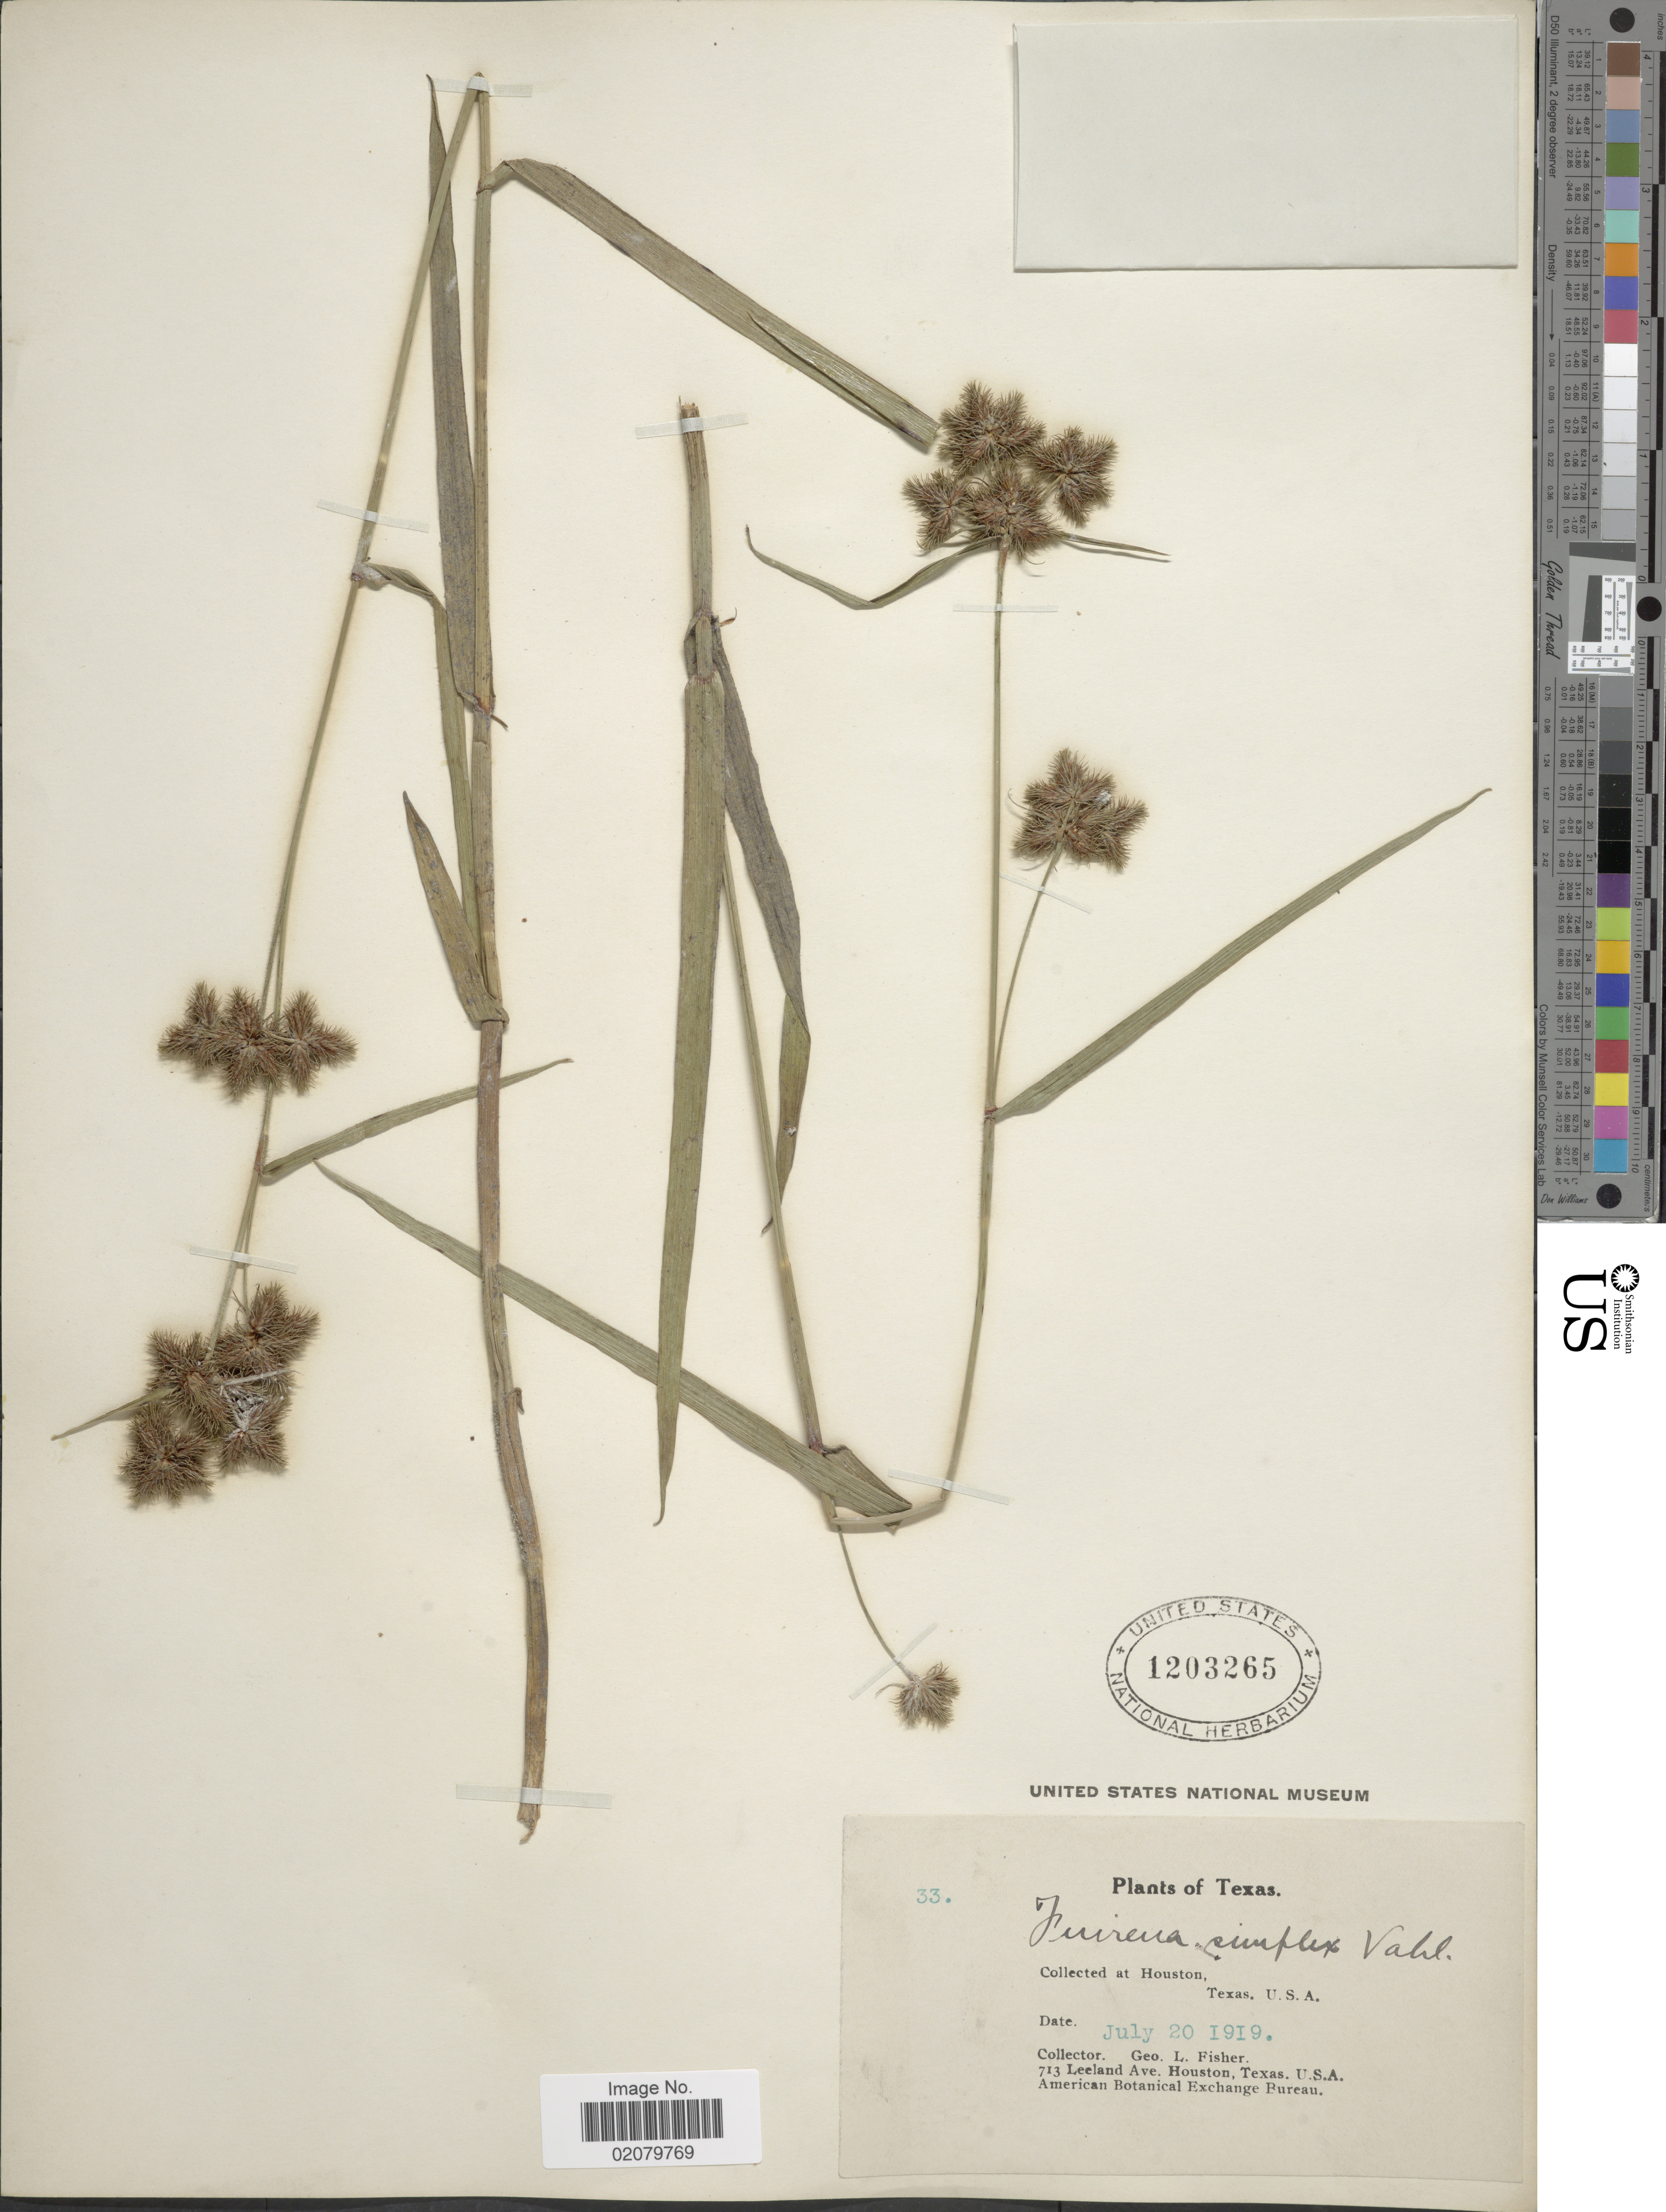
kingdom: Plantae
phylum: Tracheophyta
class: Liliopsida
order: Poales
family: Cyperaceae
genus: Fuirena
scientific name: Fuirena simplex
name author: Vahl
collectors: G. L. Fisher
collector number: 33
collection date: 1919-07-20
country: United States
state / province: Texas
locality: Houston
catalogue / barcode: US 1203265